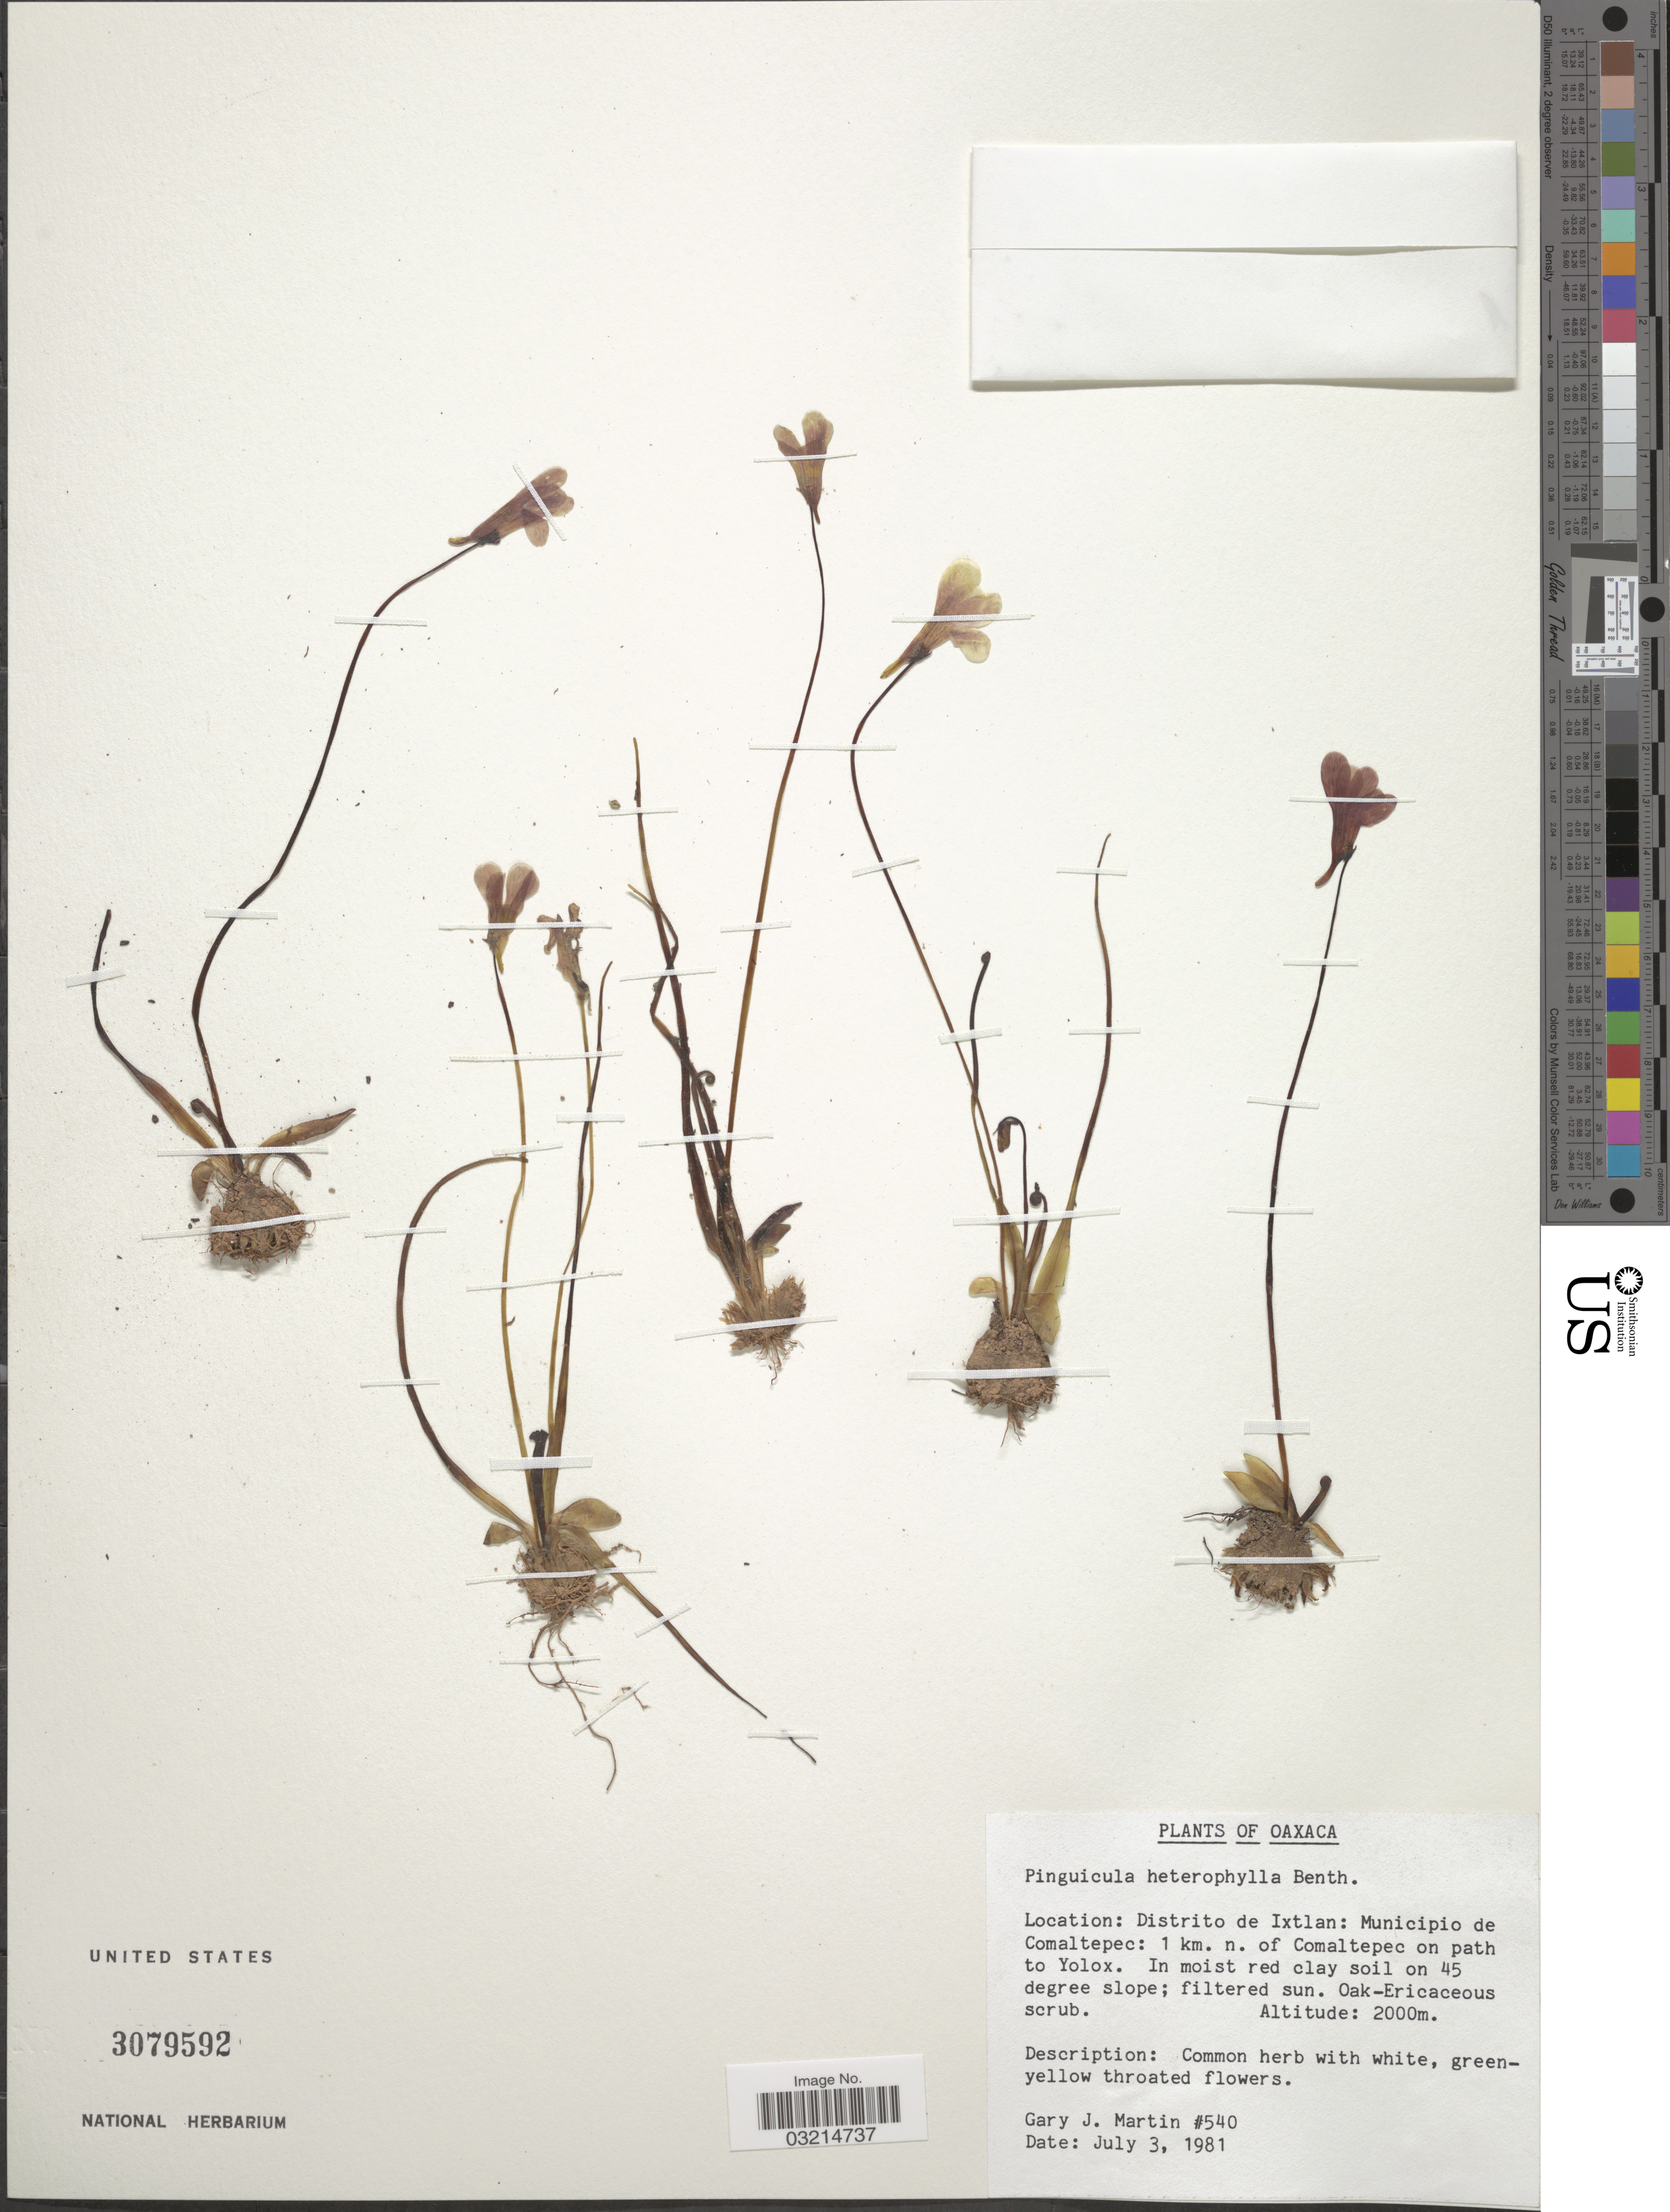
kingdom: Plantae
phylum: Tracheophyta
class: Magnoliopsida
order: Lamiales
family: Lentibulariaceae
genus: Pinguicula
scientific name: Pinguicula heterophylla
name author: Benth.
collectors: G. J. Martin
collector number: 540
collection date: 1981-07-03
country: Mexico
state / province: Oaxaca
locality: Distrito de Ixtlan: Municipio de Comaltepec: 1 km. n. of Comaltepec on path to Yolox.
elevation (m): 2000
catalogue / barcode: US 3079592